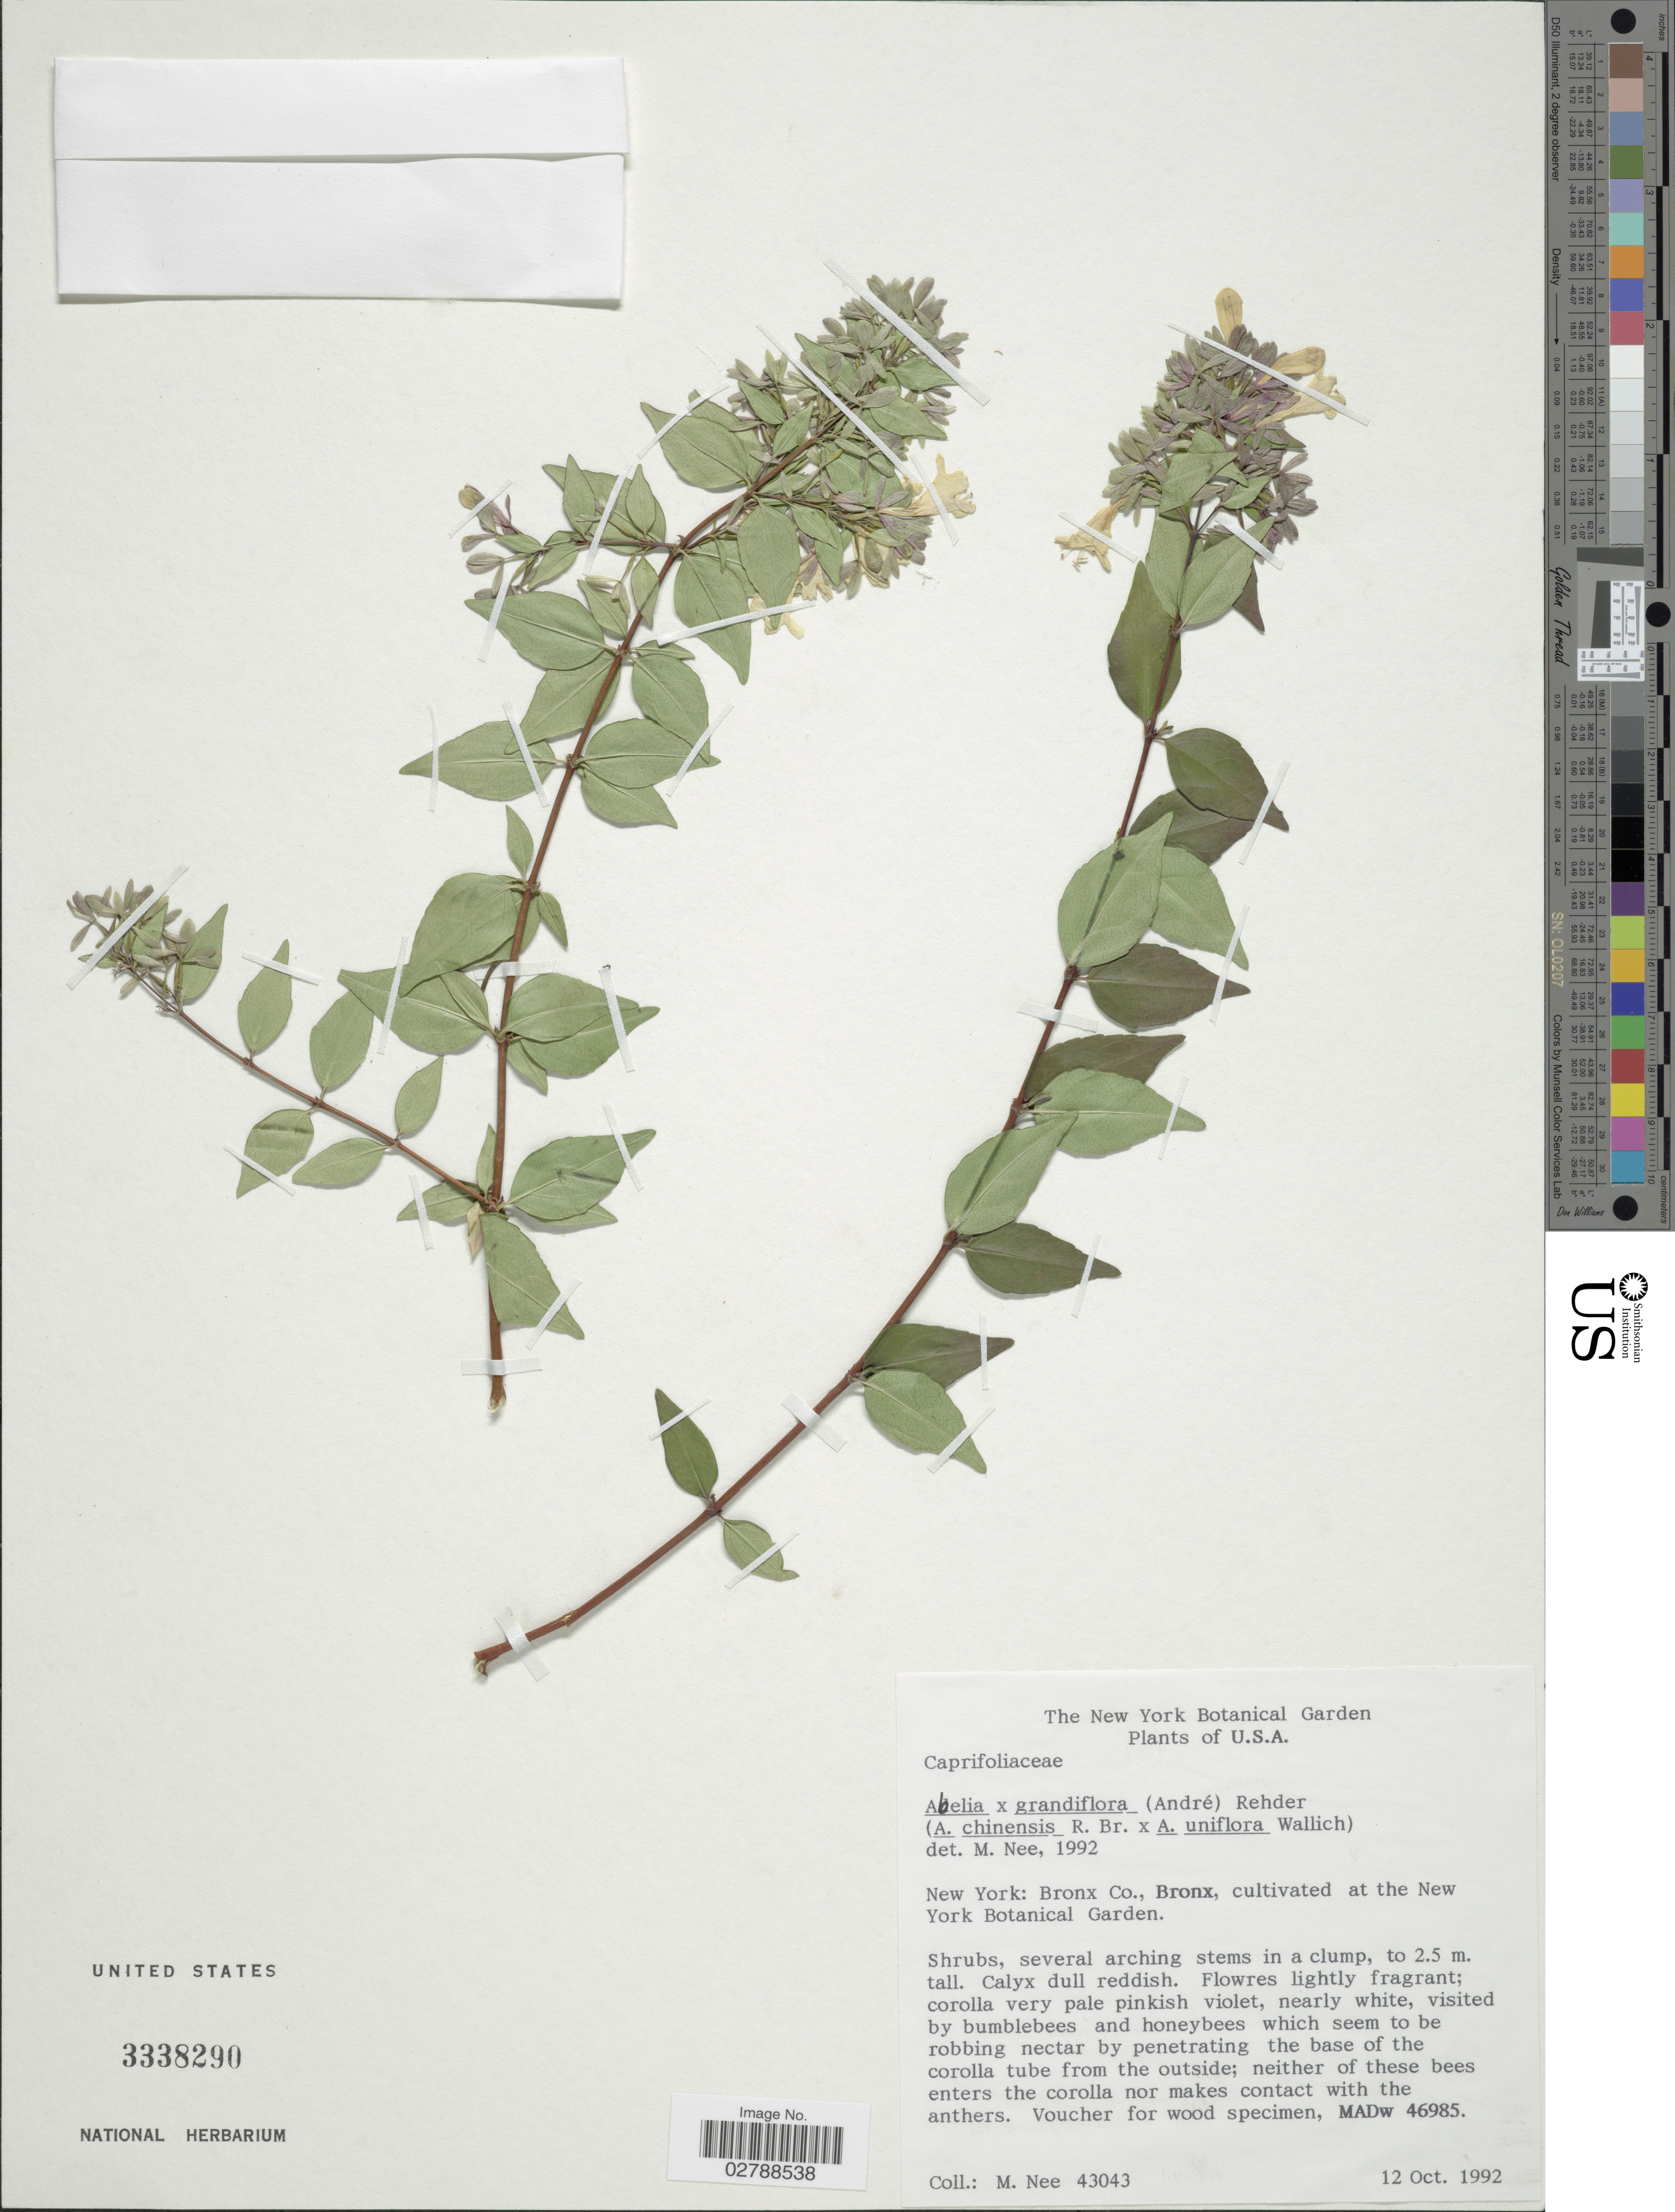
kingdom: Plantae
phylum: Tracheophyta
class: Magnoliopsida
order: Dipsacales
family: Caprifoliaceae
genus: Abelia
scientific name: Abelia grandiflora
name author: (André) Rehder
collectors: M. Nee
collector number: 43043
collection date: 1992-10-12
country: United States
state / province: New York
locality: Bronx Co., Bronx, cultivated at the New York Botanical Garden.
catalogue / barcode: US 3338290